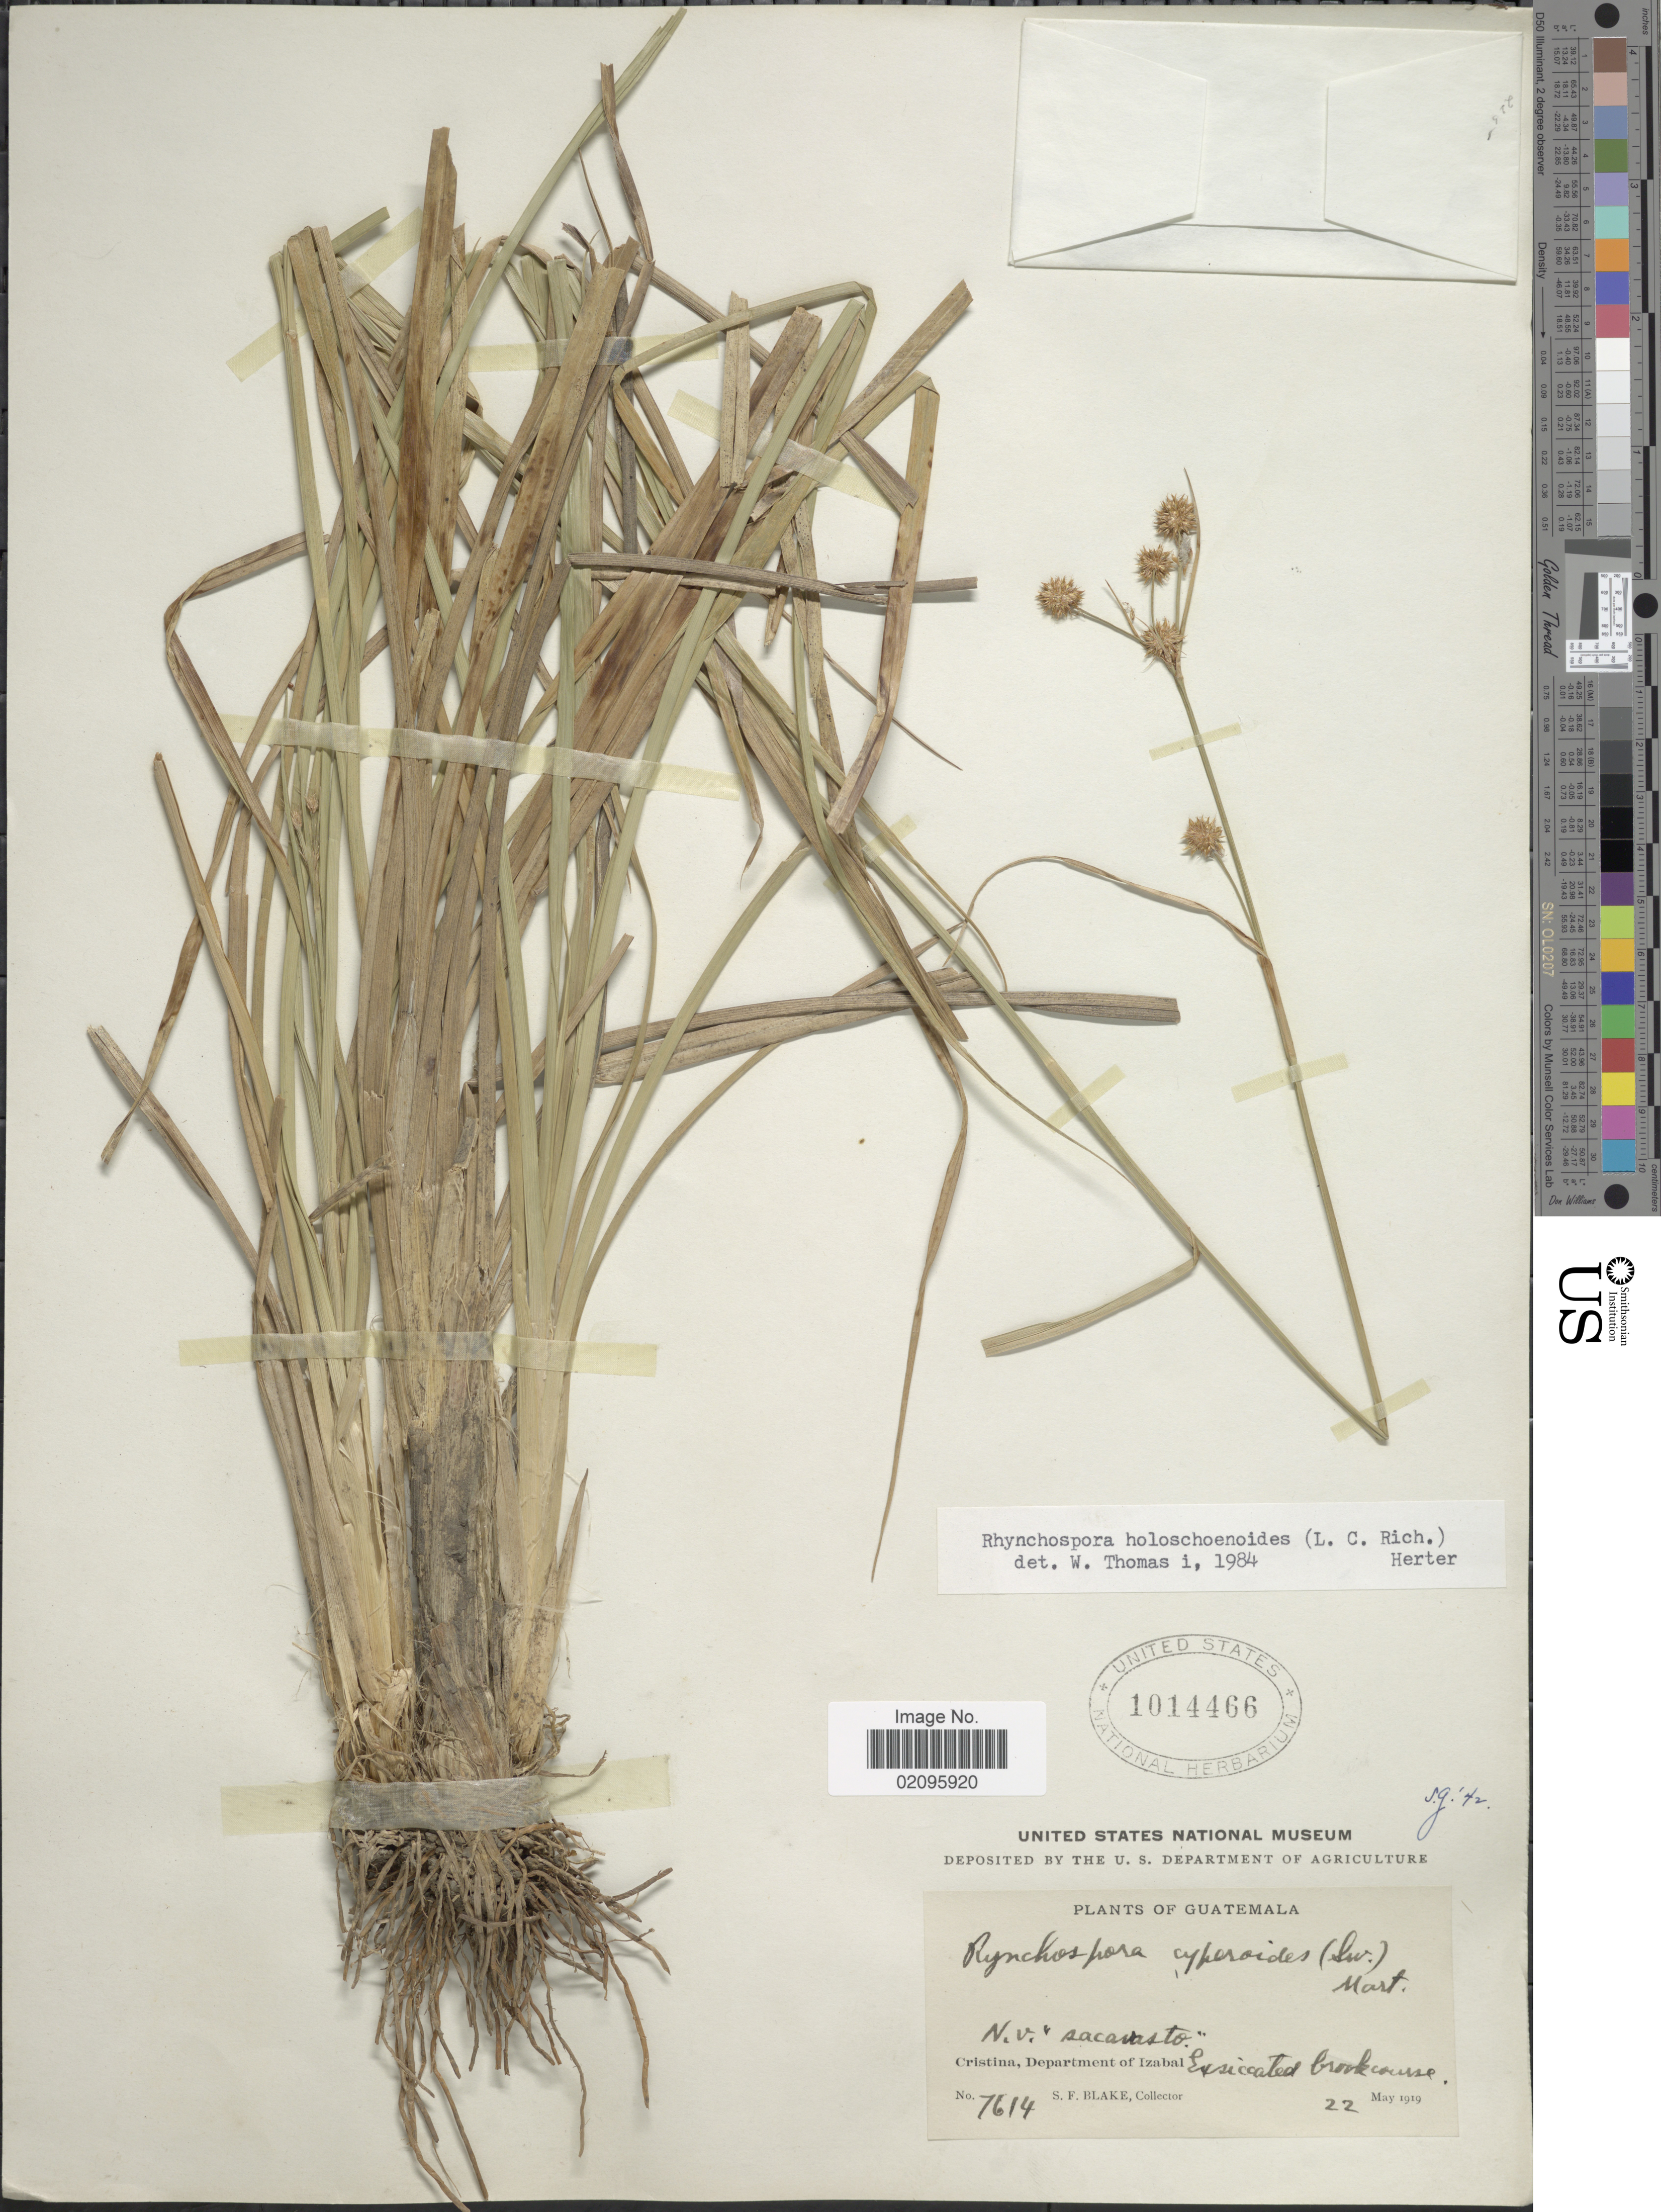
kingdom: Plantae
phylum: Tracheophyta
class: Liliopsida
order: Poales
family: Cyperaceae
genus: Rhynchospora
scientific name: Rhynchospora holoschoenoides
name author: (Rich.) Herter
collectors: S. Blake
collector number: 7614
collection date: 1919-05-22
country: Guatemala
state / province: Izabal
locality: N.v. "sacavasto.", Cristina, Exsiccated brook course.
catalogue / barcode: US 1014466